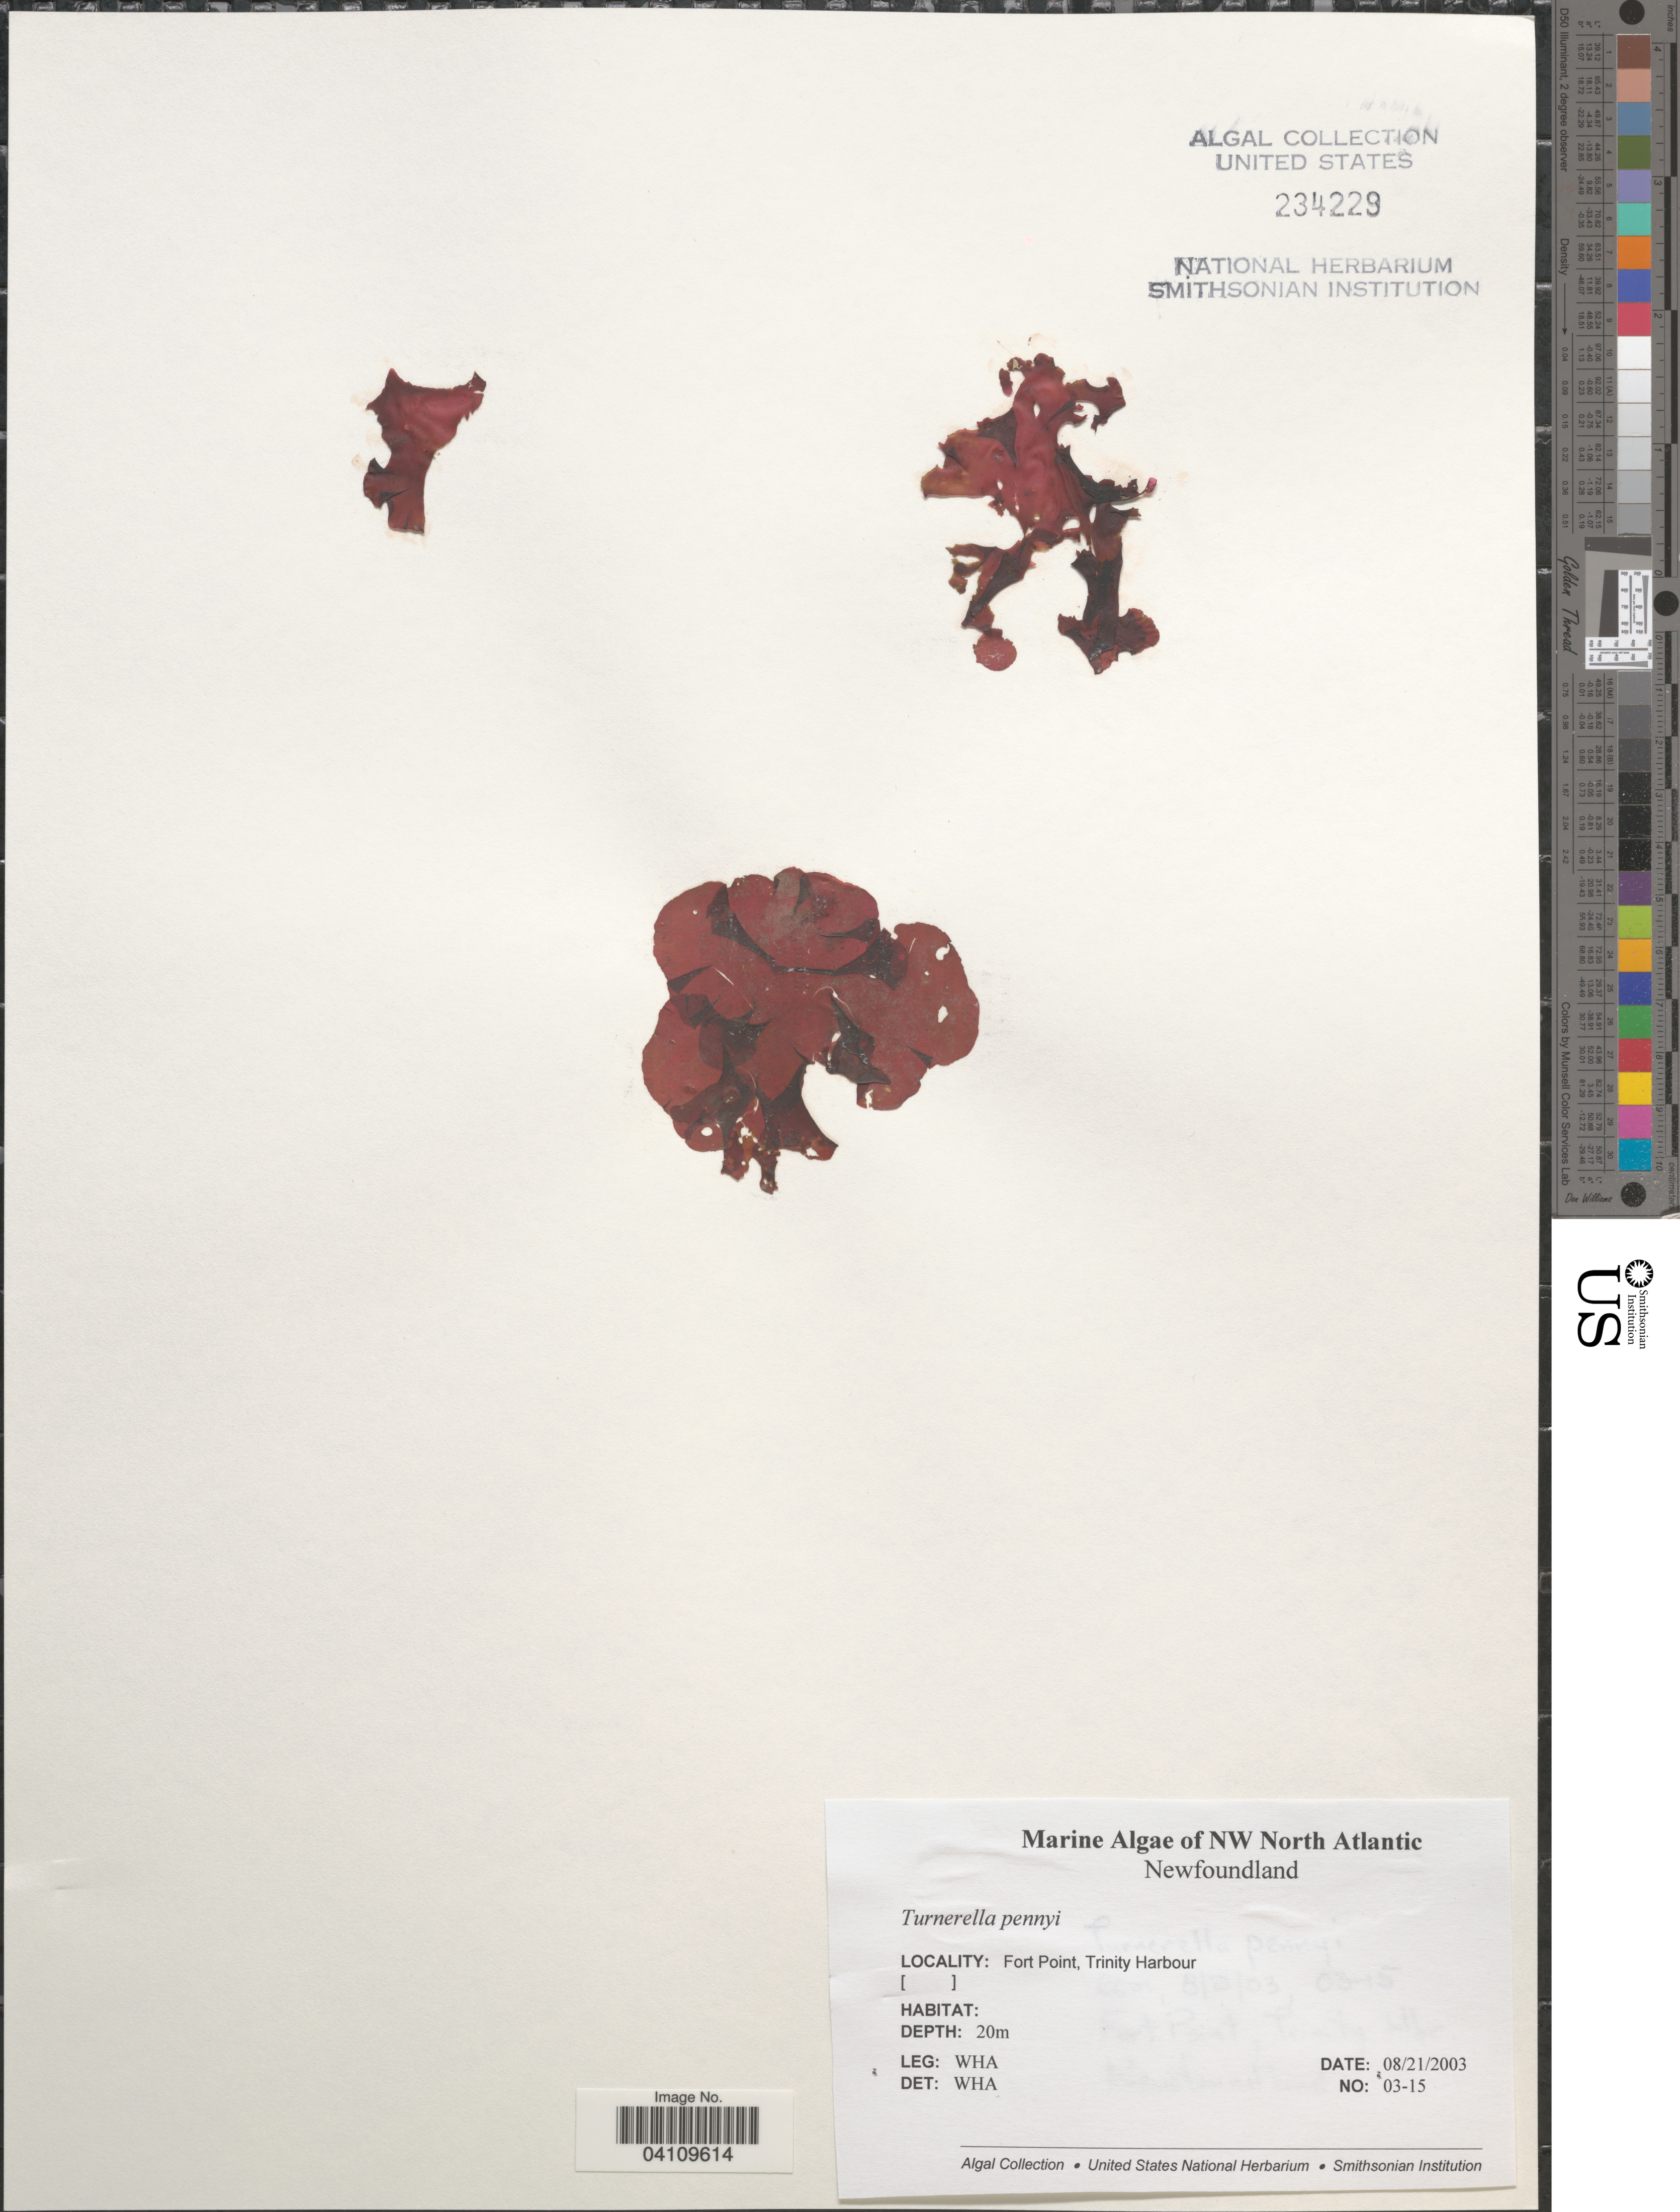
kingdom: Plantae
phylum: Rhodophyta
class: Florideophyceae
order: Gigartinales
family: Furcellariaceae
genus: Turnerella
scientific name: Turnerella pennyi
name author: (Harv.) F. Schmitz in Rosenv.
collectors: W. H. Adey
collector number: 03-15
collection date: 2003-08-21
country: Canada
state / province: Newfoundland and Labrador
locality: NW North Atlantic. Fort Point, Trinity Harbour.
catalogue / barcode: US 234229